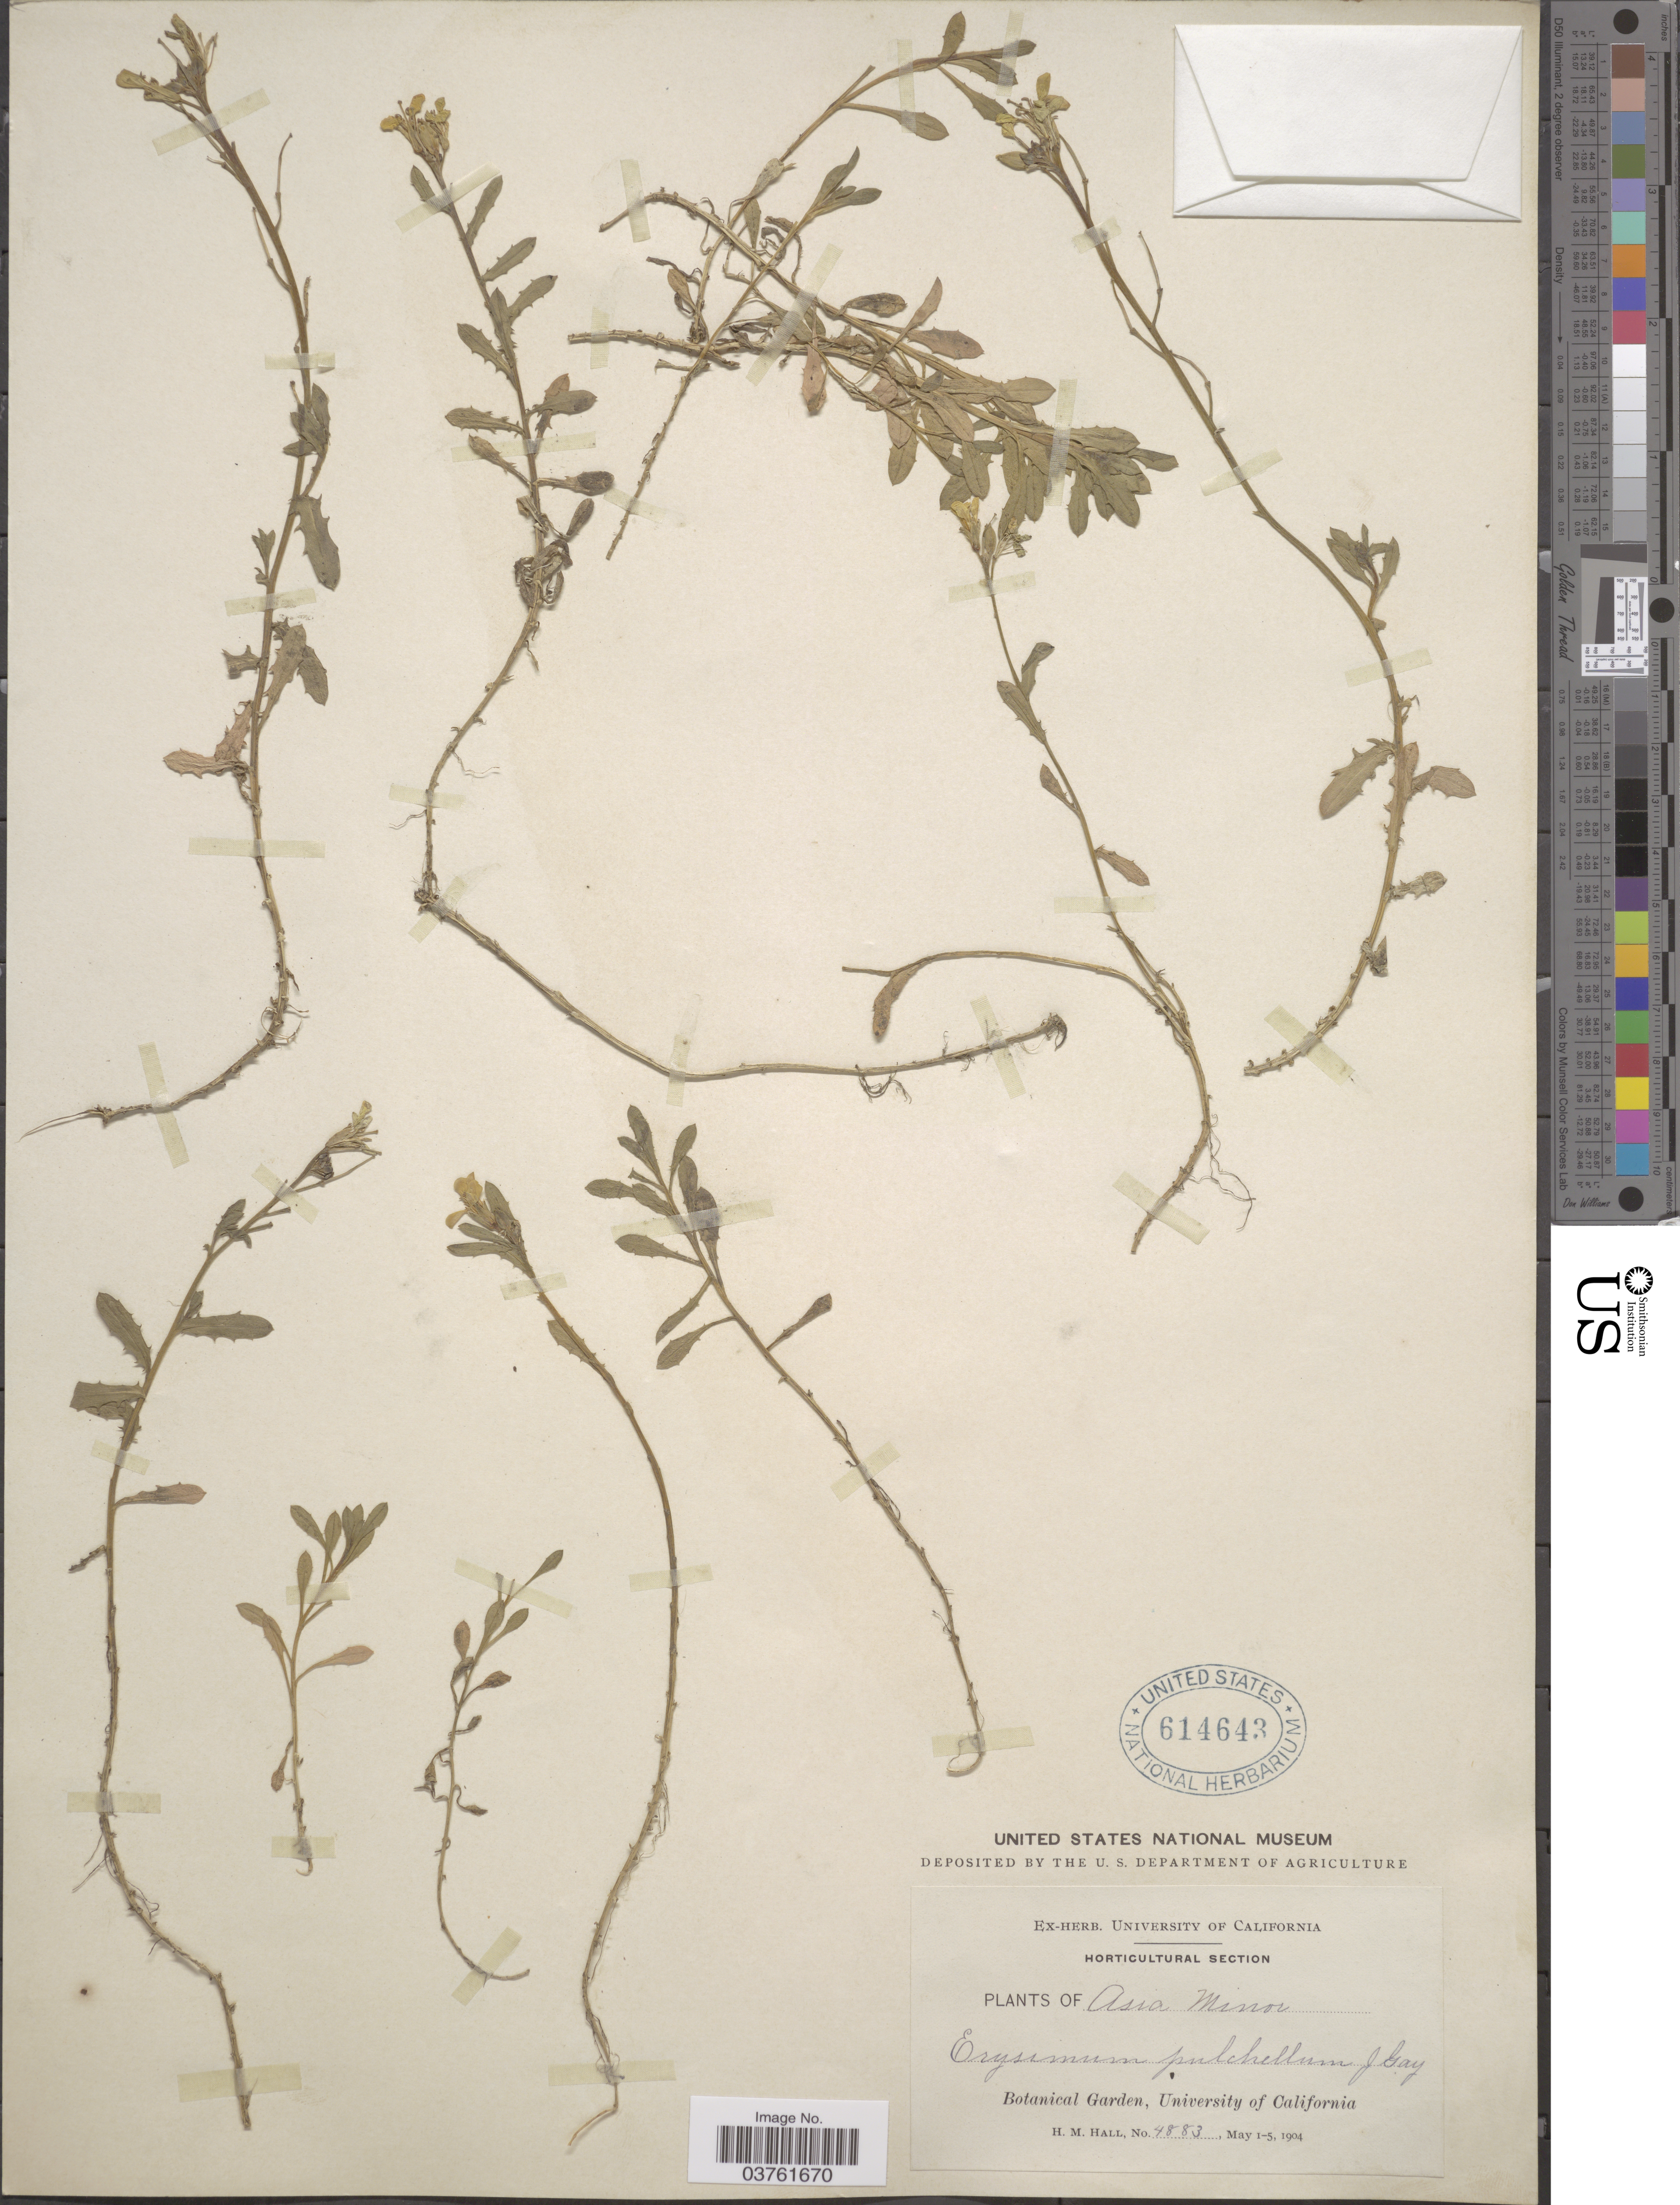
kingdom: Plantae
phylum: Tracheophyta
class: Magnoliopsida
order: Brassicales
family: Brassicaceae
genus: Erysimum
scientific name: Erysimum pulchellum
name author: J. Gay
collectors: H. M. Hall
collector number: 4883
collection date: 1904-05-01/1904-05-05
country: United States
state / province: California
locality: Asia Minor. [unsure placement] Botanical Garden, University of California.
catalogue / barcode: US 614643